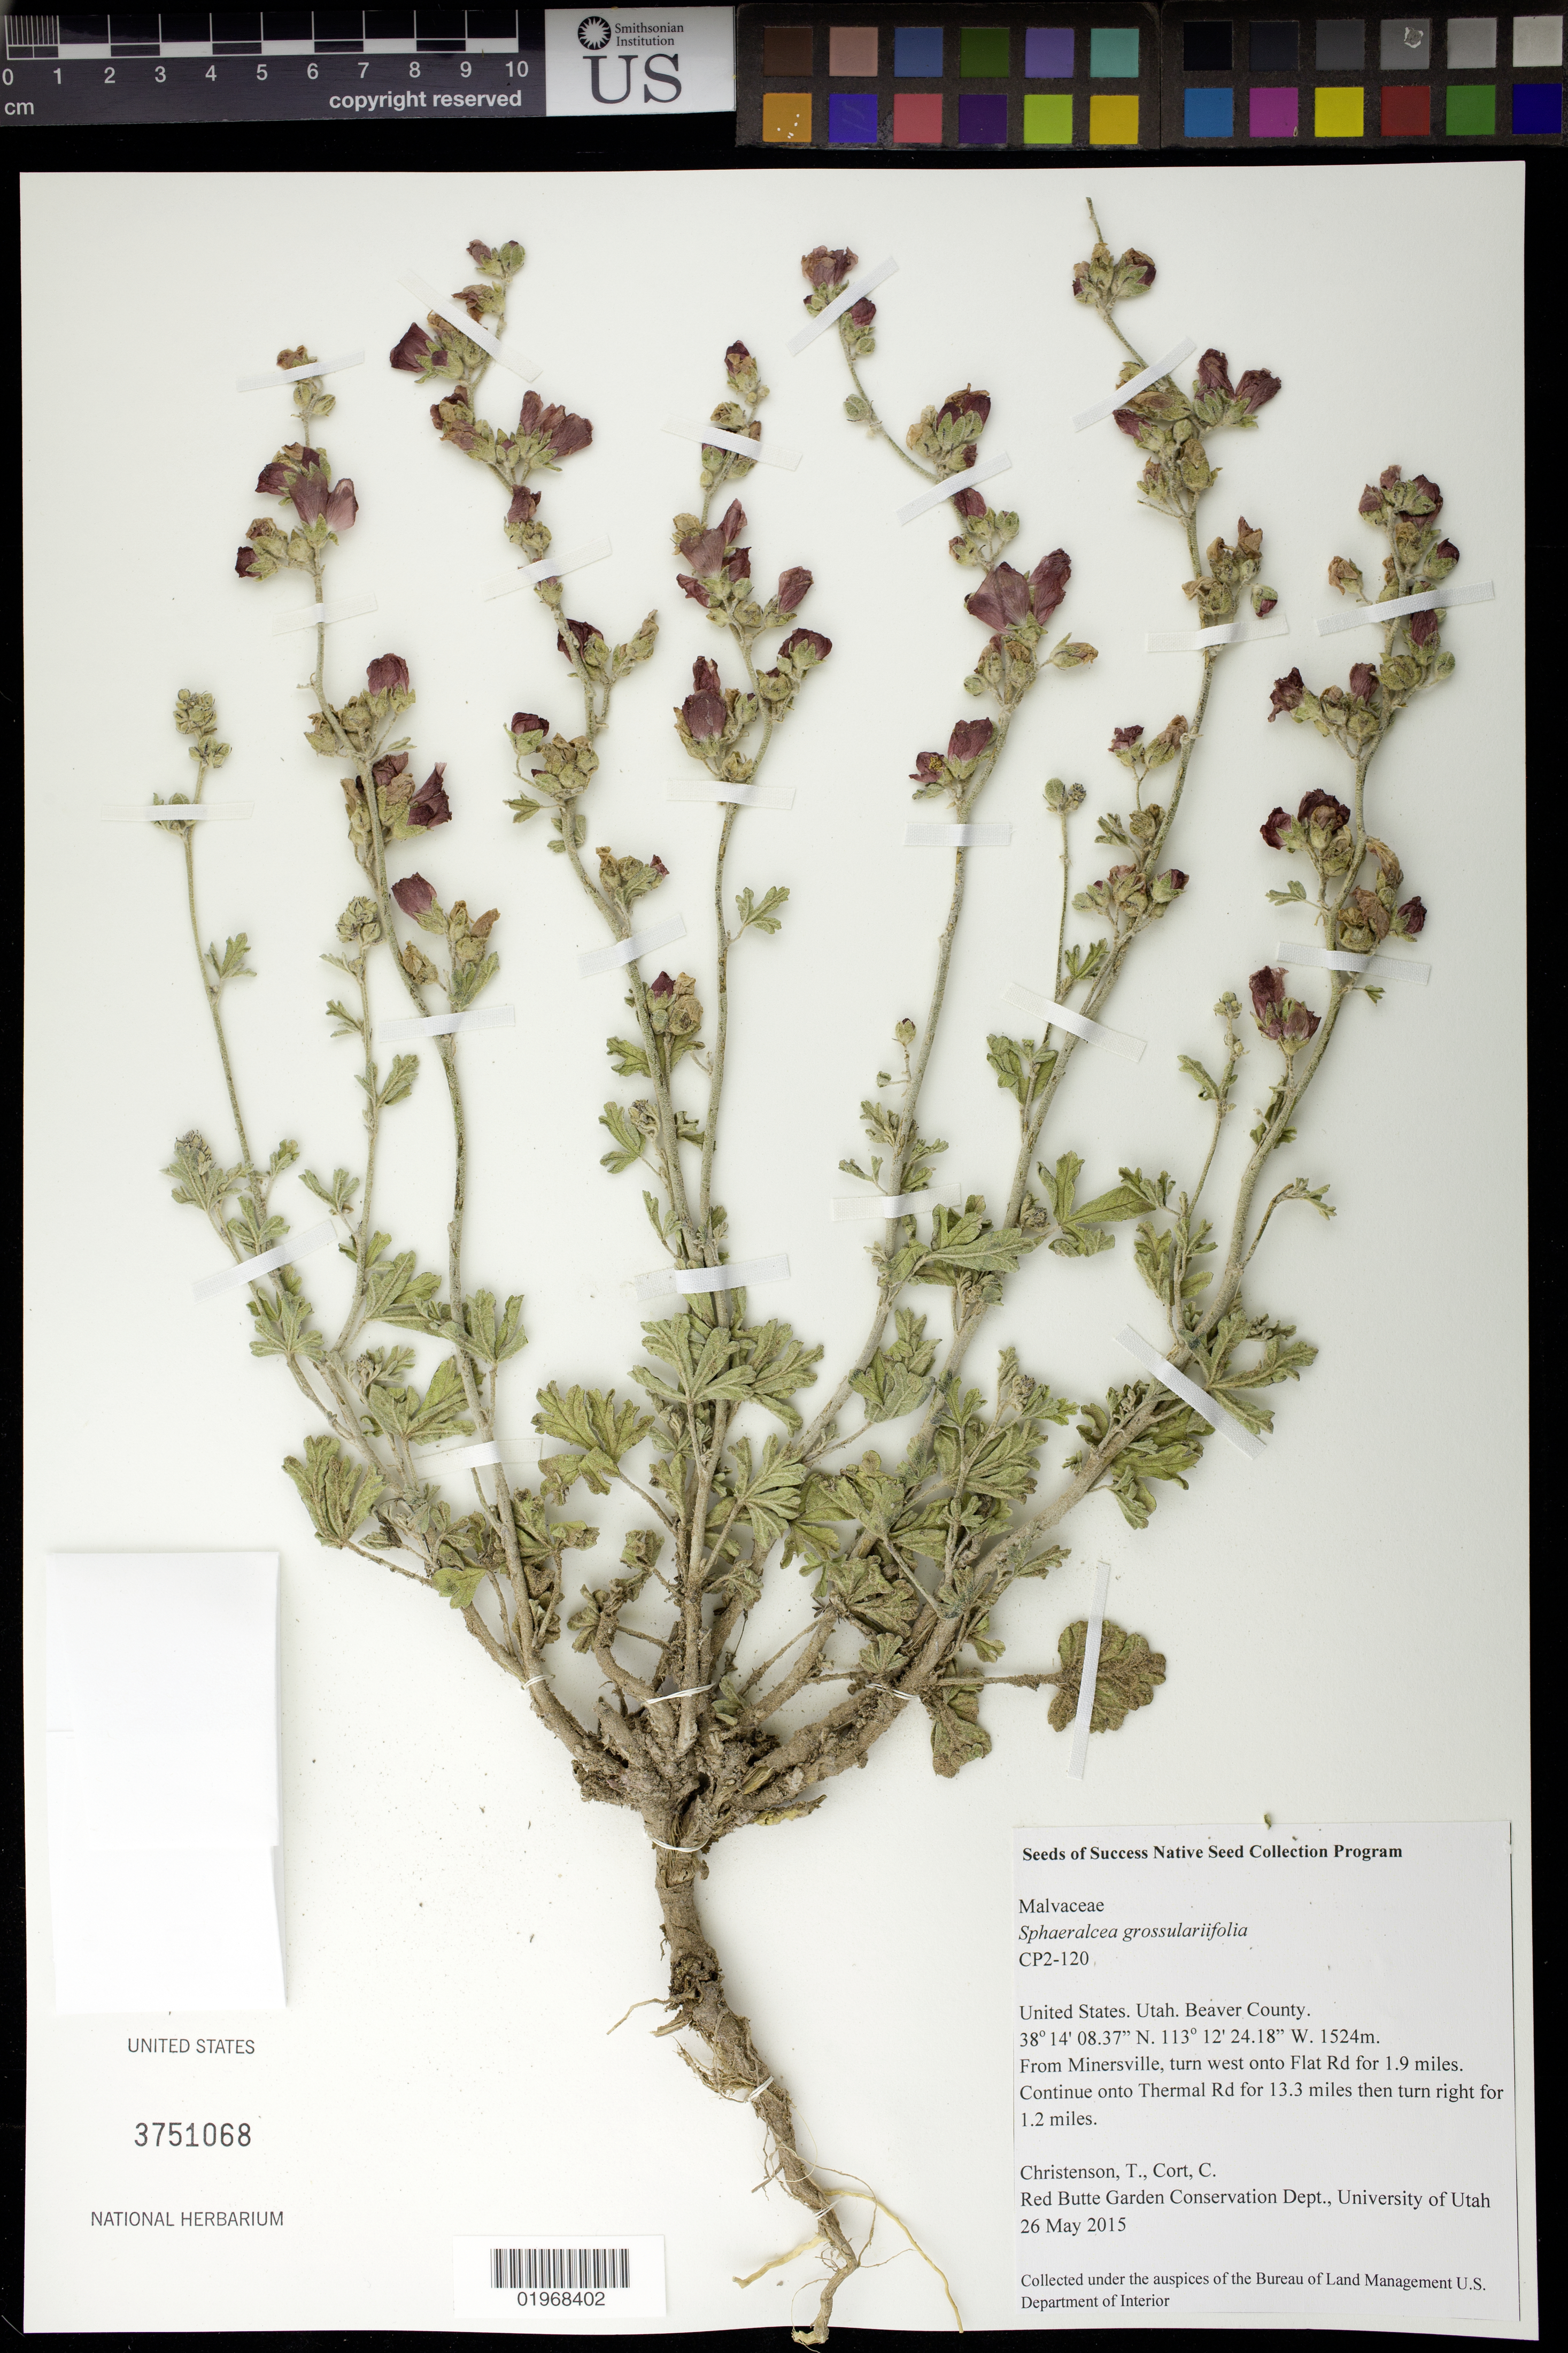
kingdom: Plantae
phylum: Tracheophyta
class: Magnoliopsida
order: Malvales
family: Malvaceae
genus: Sphaeralcea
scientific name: Sphaeralcea grossulariifolia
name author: (Hook. & Arn.) Rydb.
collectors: T. Christenson & C. Cort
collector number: CP2-120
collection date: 2015-05-26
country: United States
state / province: Utah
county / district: Beaver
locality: Thermal Road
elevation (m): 465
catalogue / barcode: US 3751068